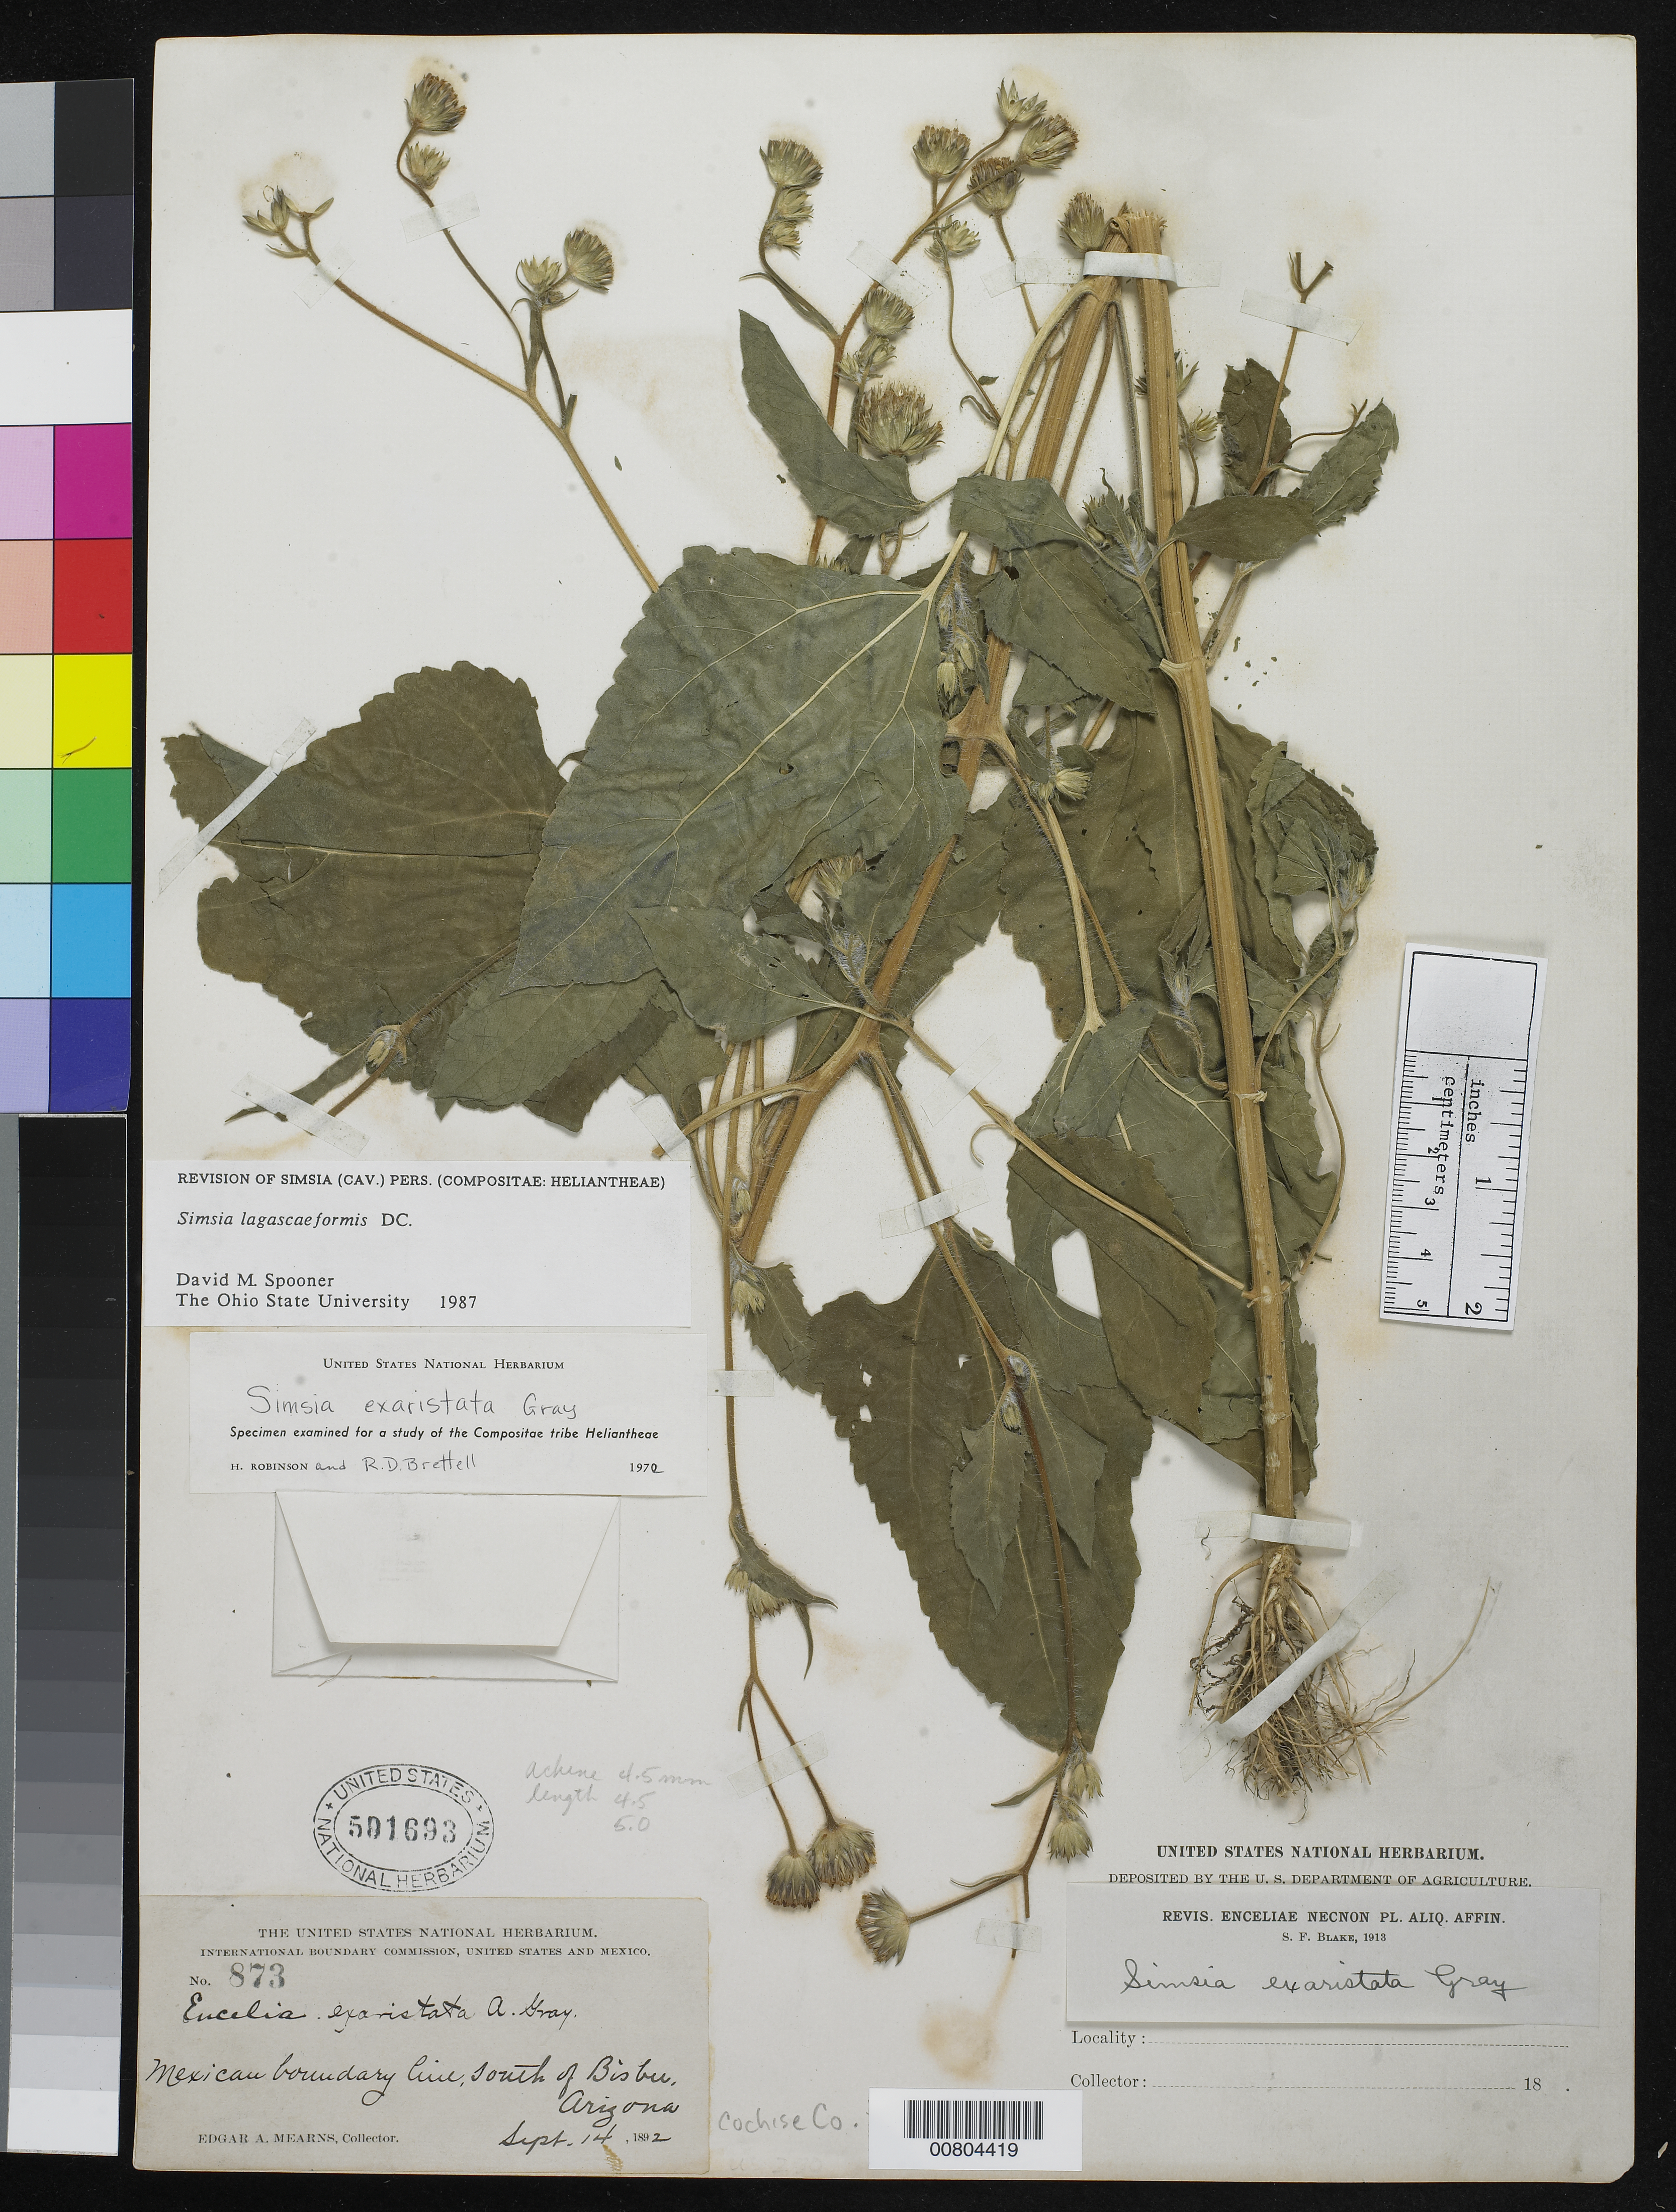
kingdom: Plantae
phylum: Tracheophyta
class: Magnoliopsida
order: Asterales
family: Asteraceae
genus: Simsia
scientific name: Simsia lagasceiformis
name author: DC.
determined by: Spooner, D. M., (PTIS)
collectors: E. A. Mearns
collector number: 873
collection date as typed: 14 Sep 1892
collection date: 1892-09-14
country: United States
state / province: Arizona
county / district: Cochise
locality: Mexican Boundary Line, S of Bisbee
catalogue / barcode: US 591693